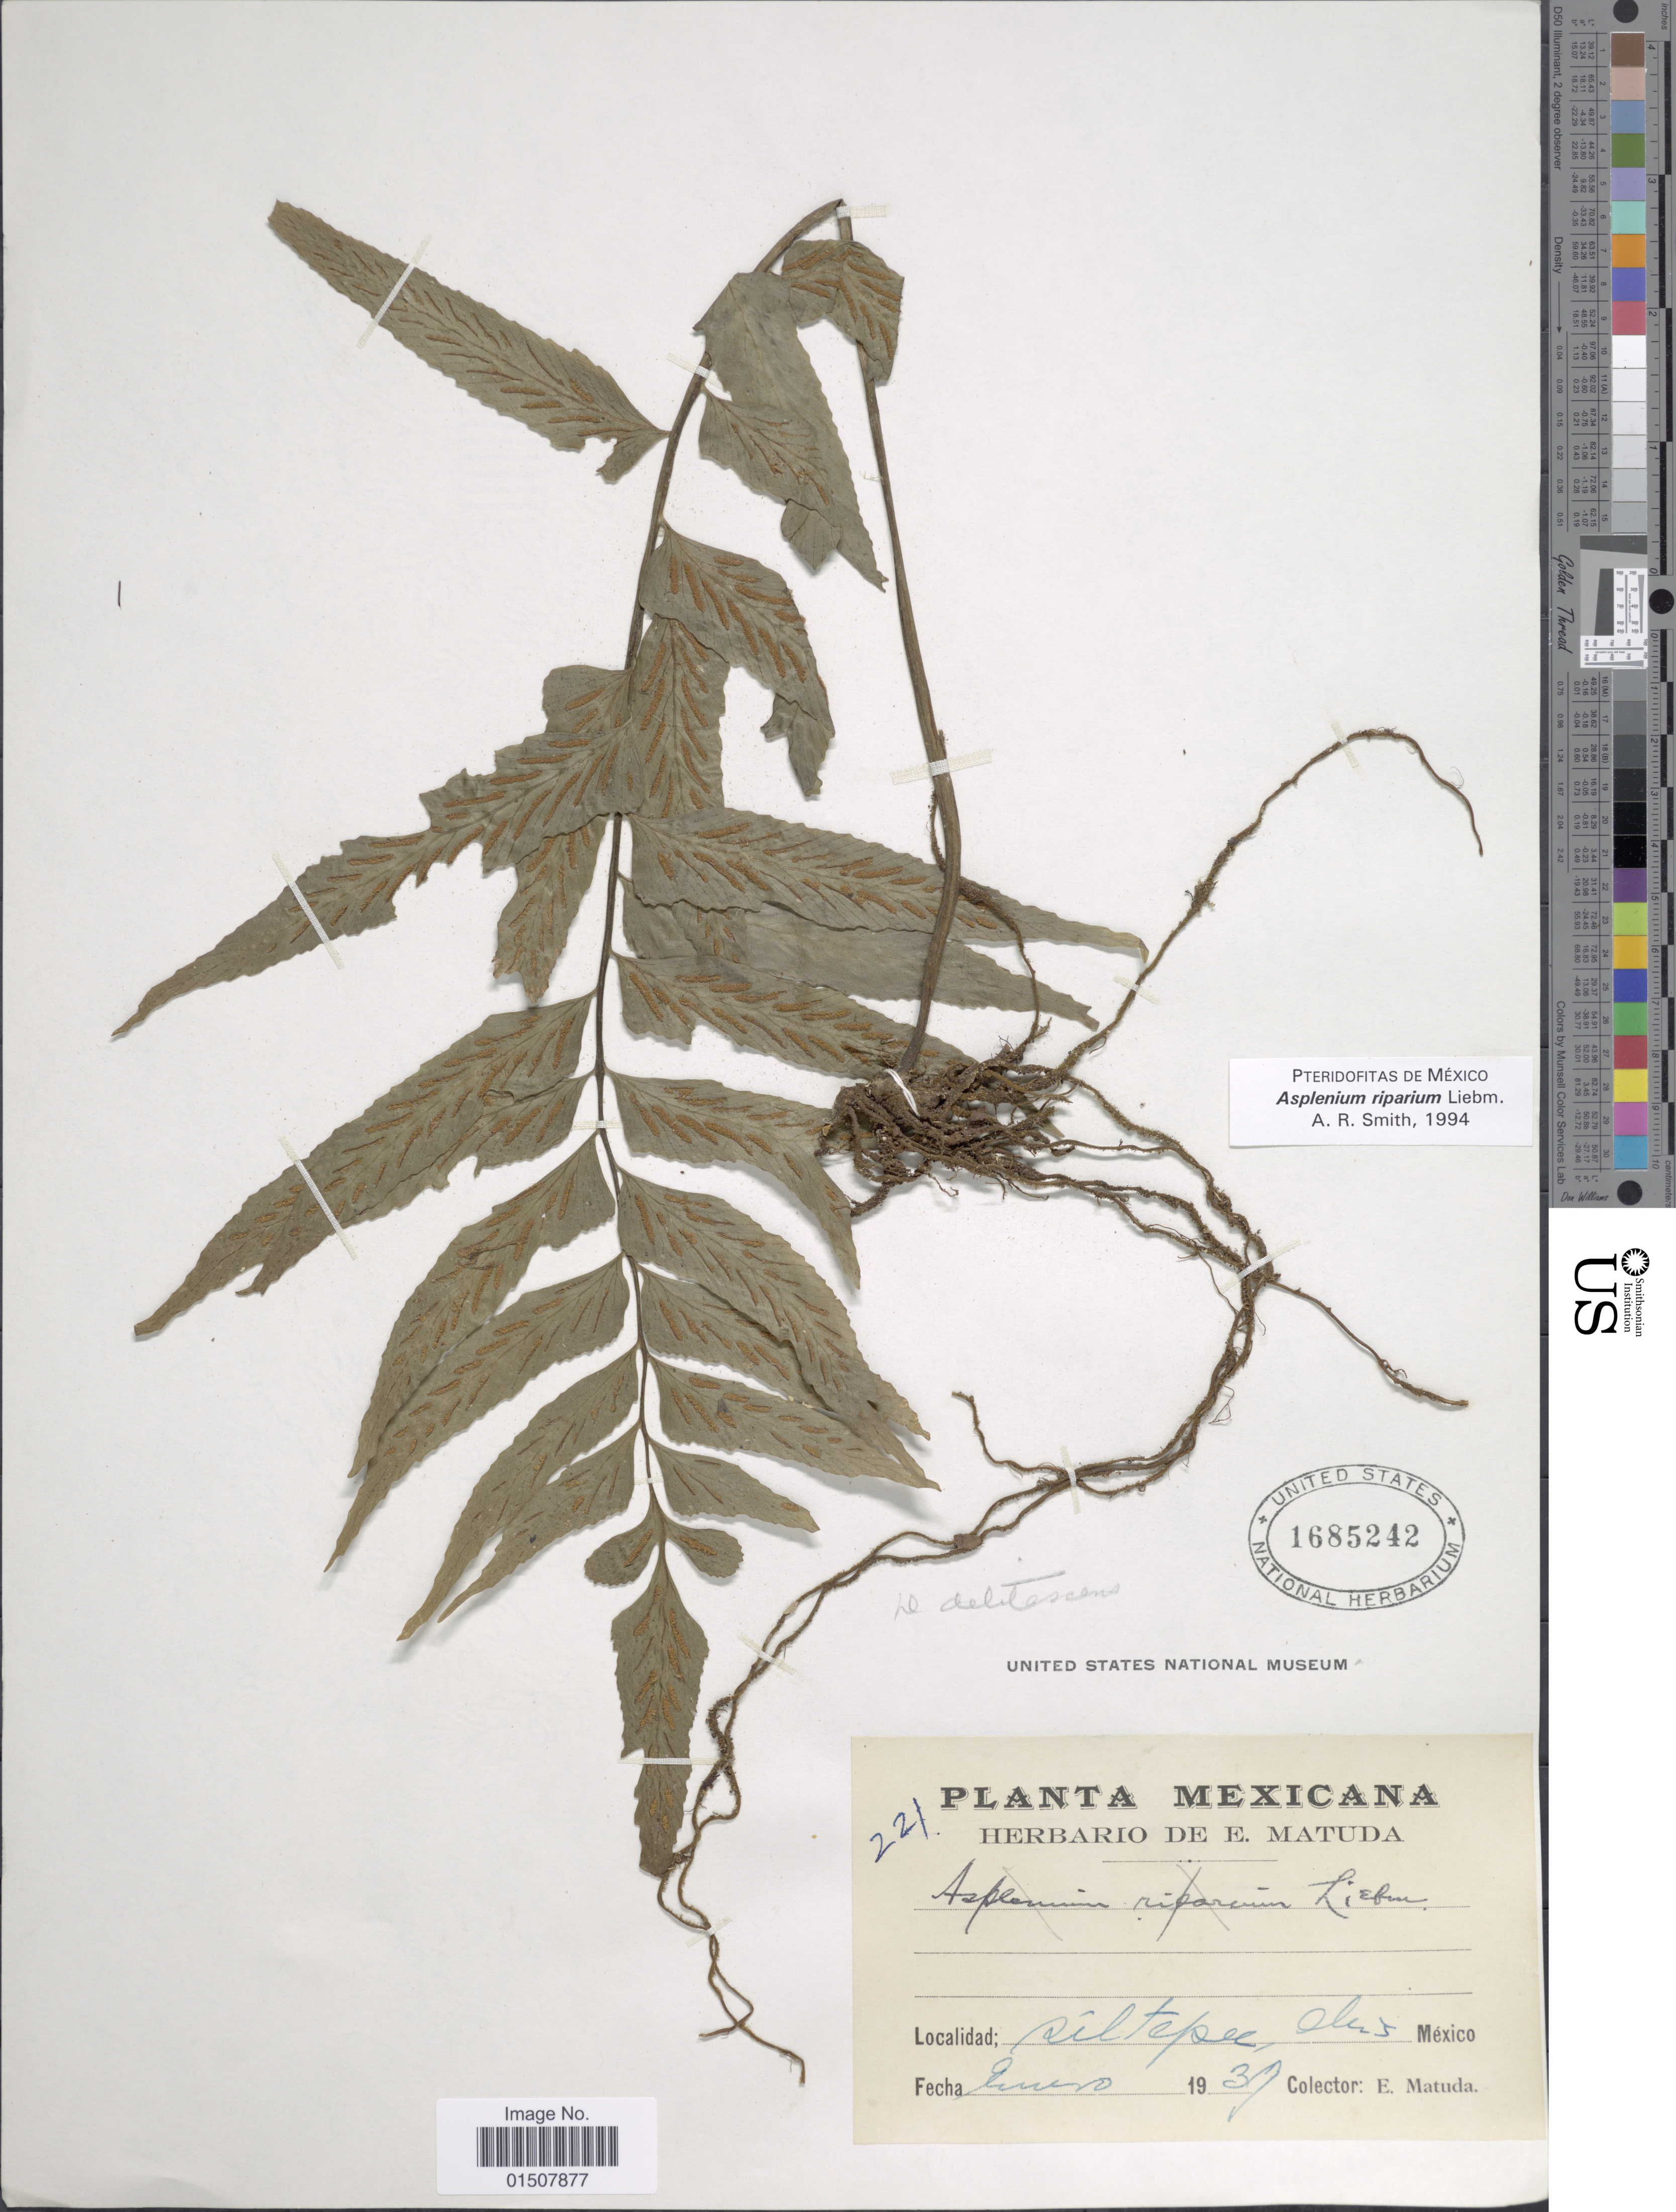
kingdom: Plantae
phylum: Tracheophyta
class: Polypodiopsida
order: Polypodiales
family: Aspleniaceae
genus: Asplenium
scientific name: Asplenium riparium Brack., nom. illeg.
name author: Brack. in Wilkes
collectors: E. Matuda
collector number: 221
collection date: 1937-06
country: Mexico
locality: Siltepec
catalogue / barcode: US 1685242